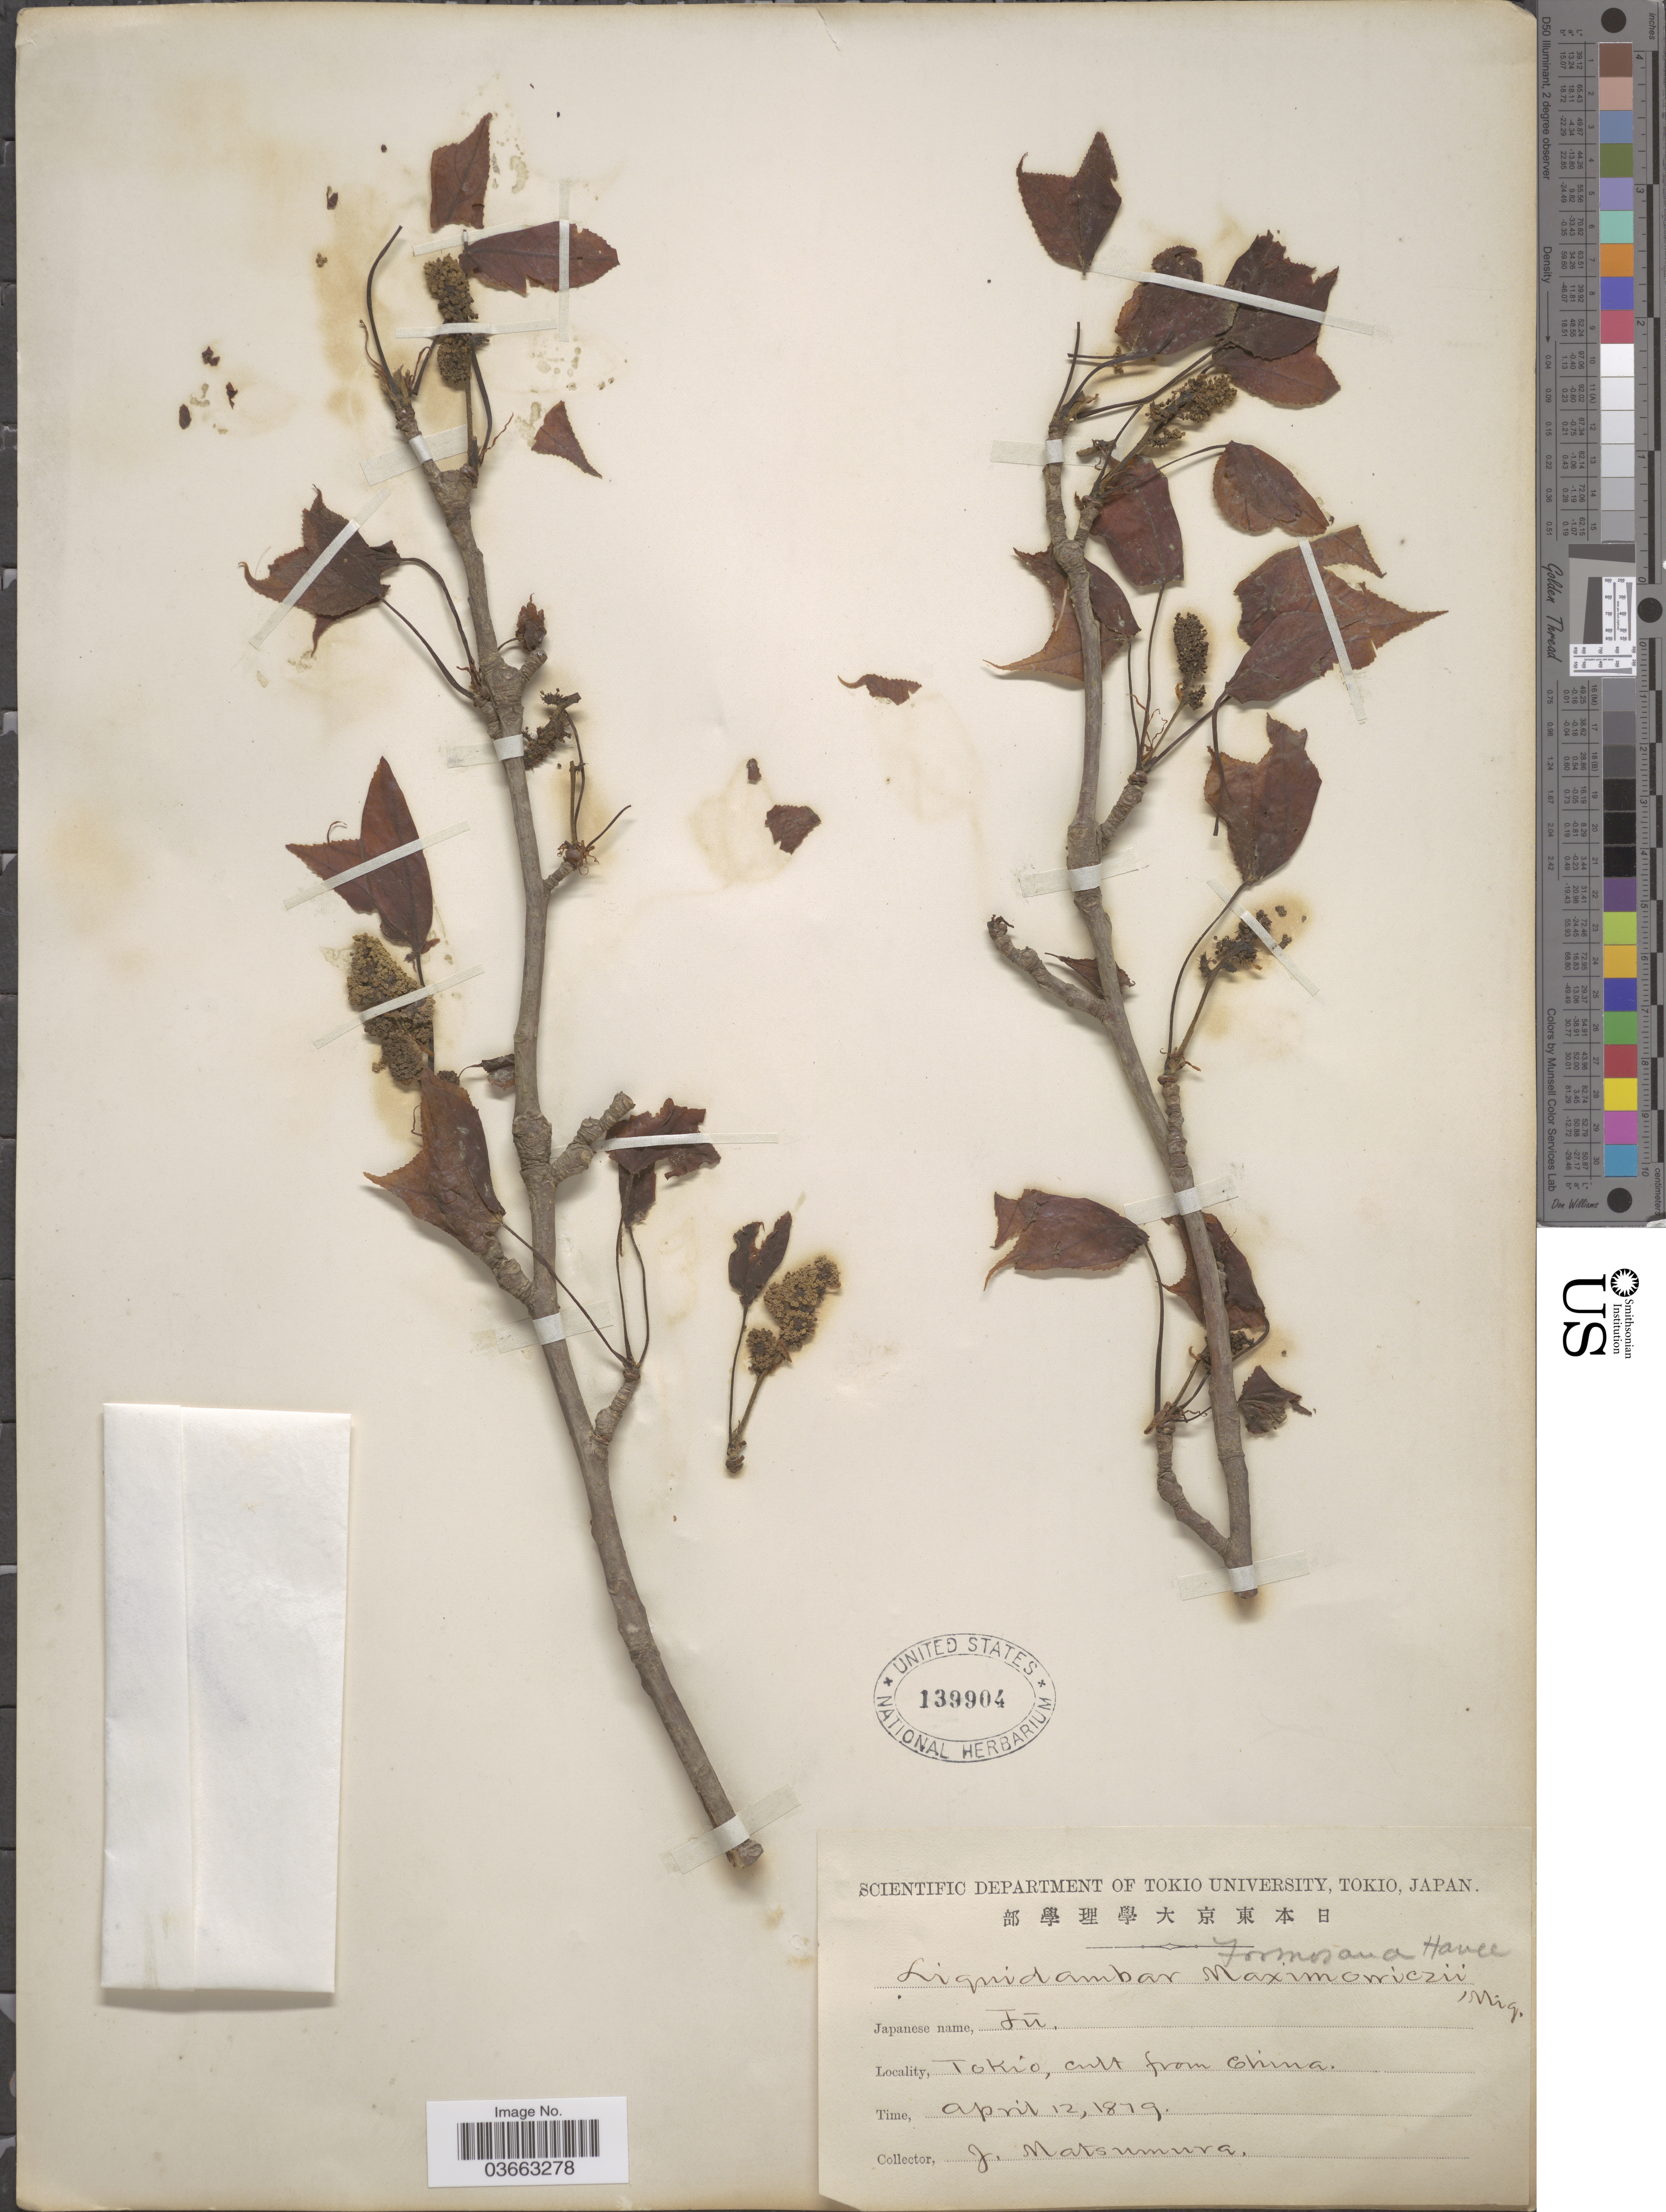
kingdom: Plantae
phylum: Tracheophyta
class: Magnoliopsida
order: Saxifragales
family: Altingiaceae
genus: Liquidambar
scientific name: Liquidambar formosana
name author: Hance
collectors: J. Matsumura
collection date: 1879-04-12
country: Japan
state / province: Tokyo, Federal City of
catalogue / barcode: US 139904